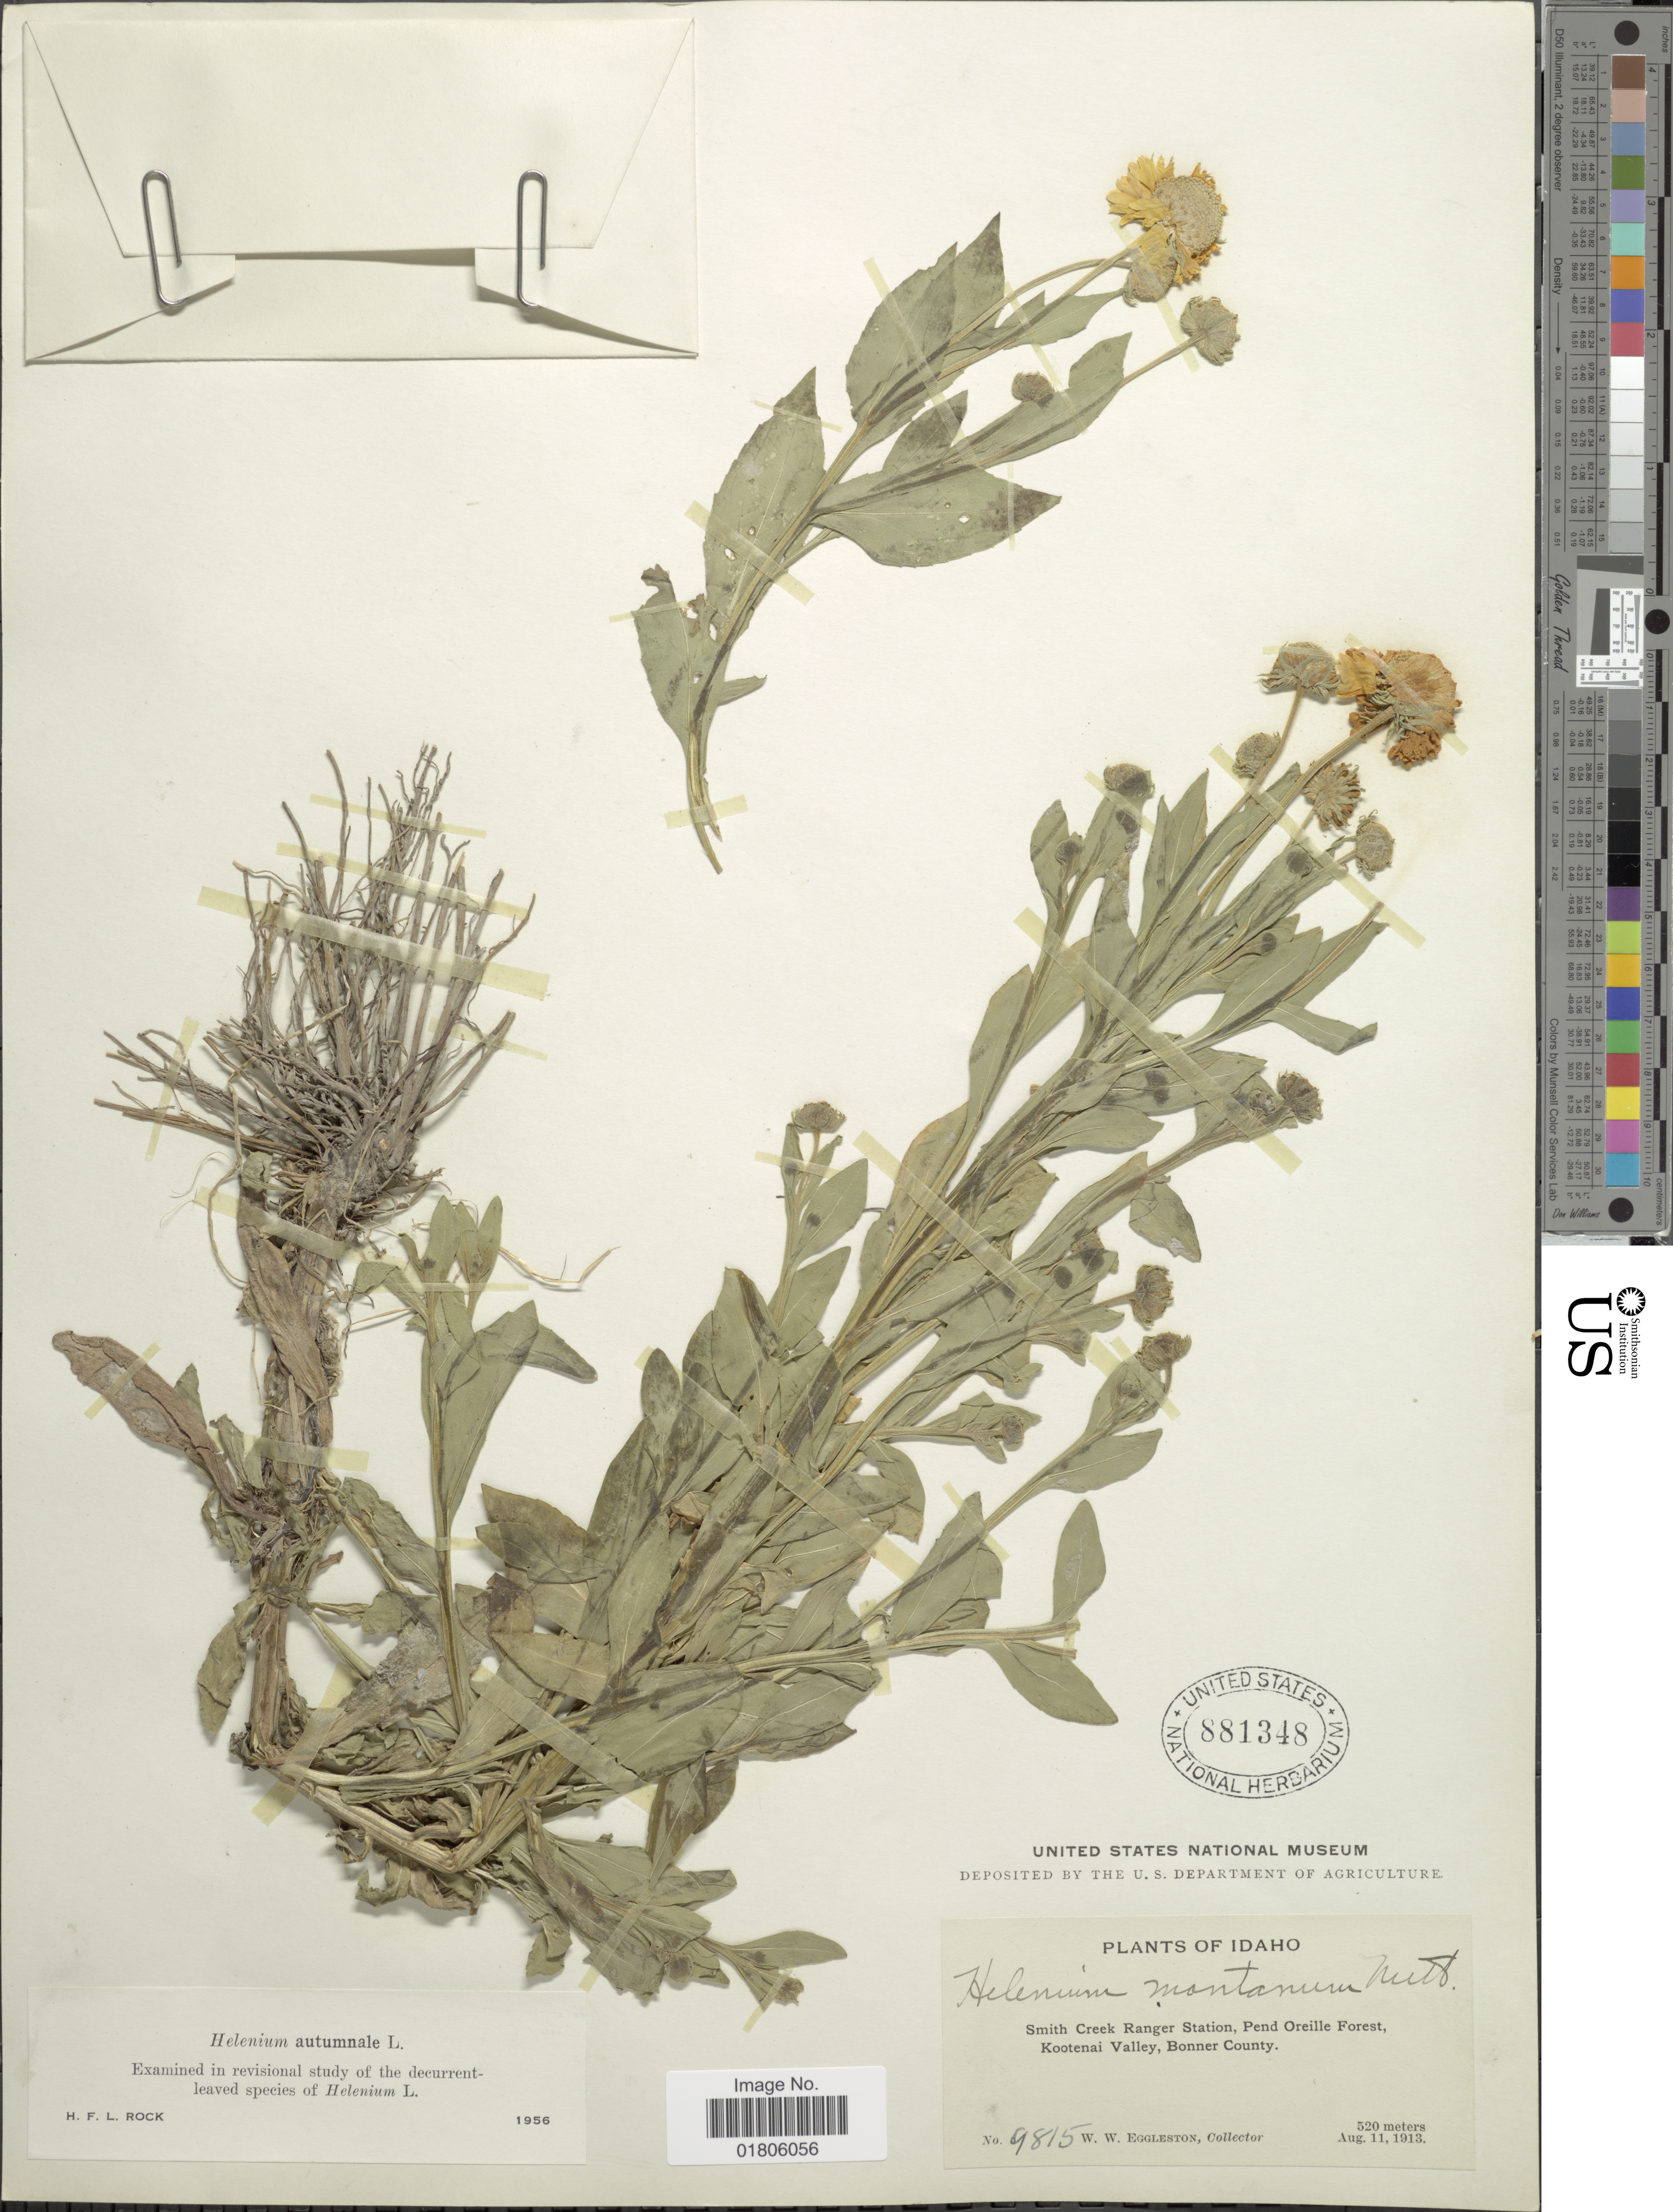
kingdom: Plantae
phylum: Tracheophyta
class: Magnoliopsida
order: Asterales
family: Asteraceae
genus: Helenium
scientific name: Helenium autumnale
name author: L.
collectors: W. W. Eggleston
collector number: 9815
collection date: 1913-08-11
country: United States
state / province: Idaho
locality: Smith Creek Ranger Station,pend Oreille Forest, Kootenai Valley, Bonner County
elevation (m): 520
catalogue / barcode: US 881348